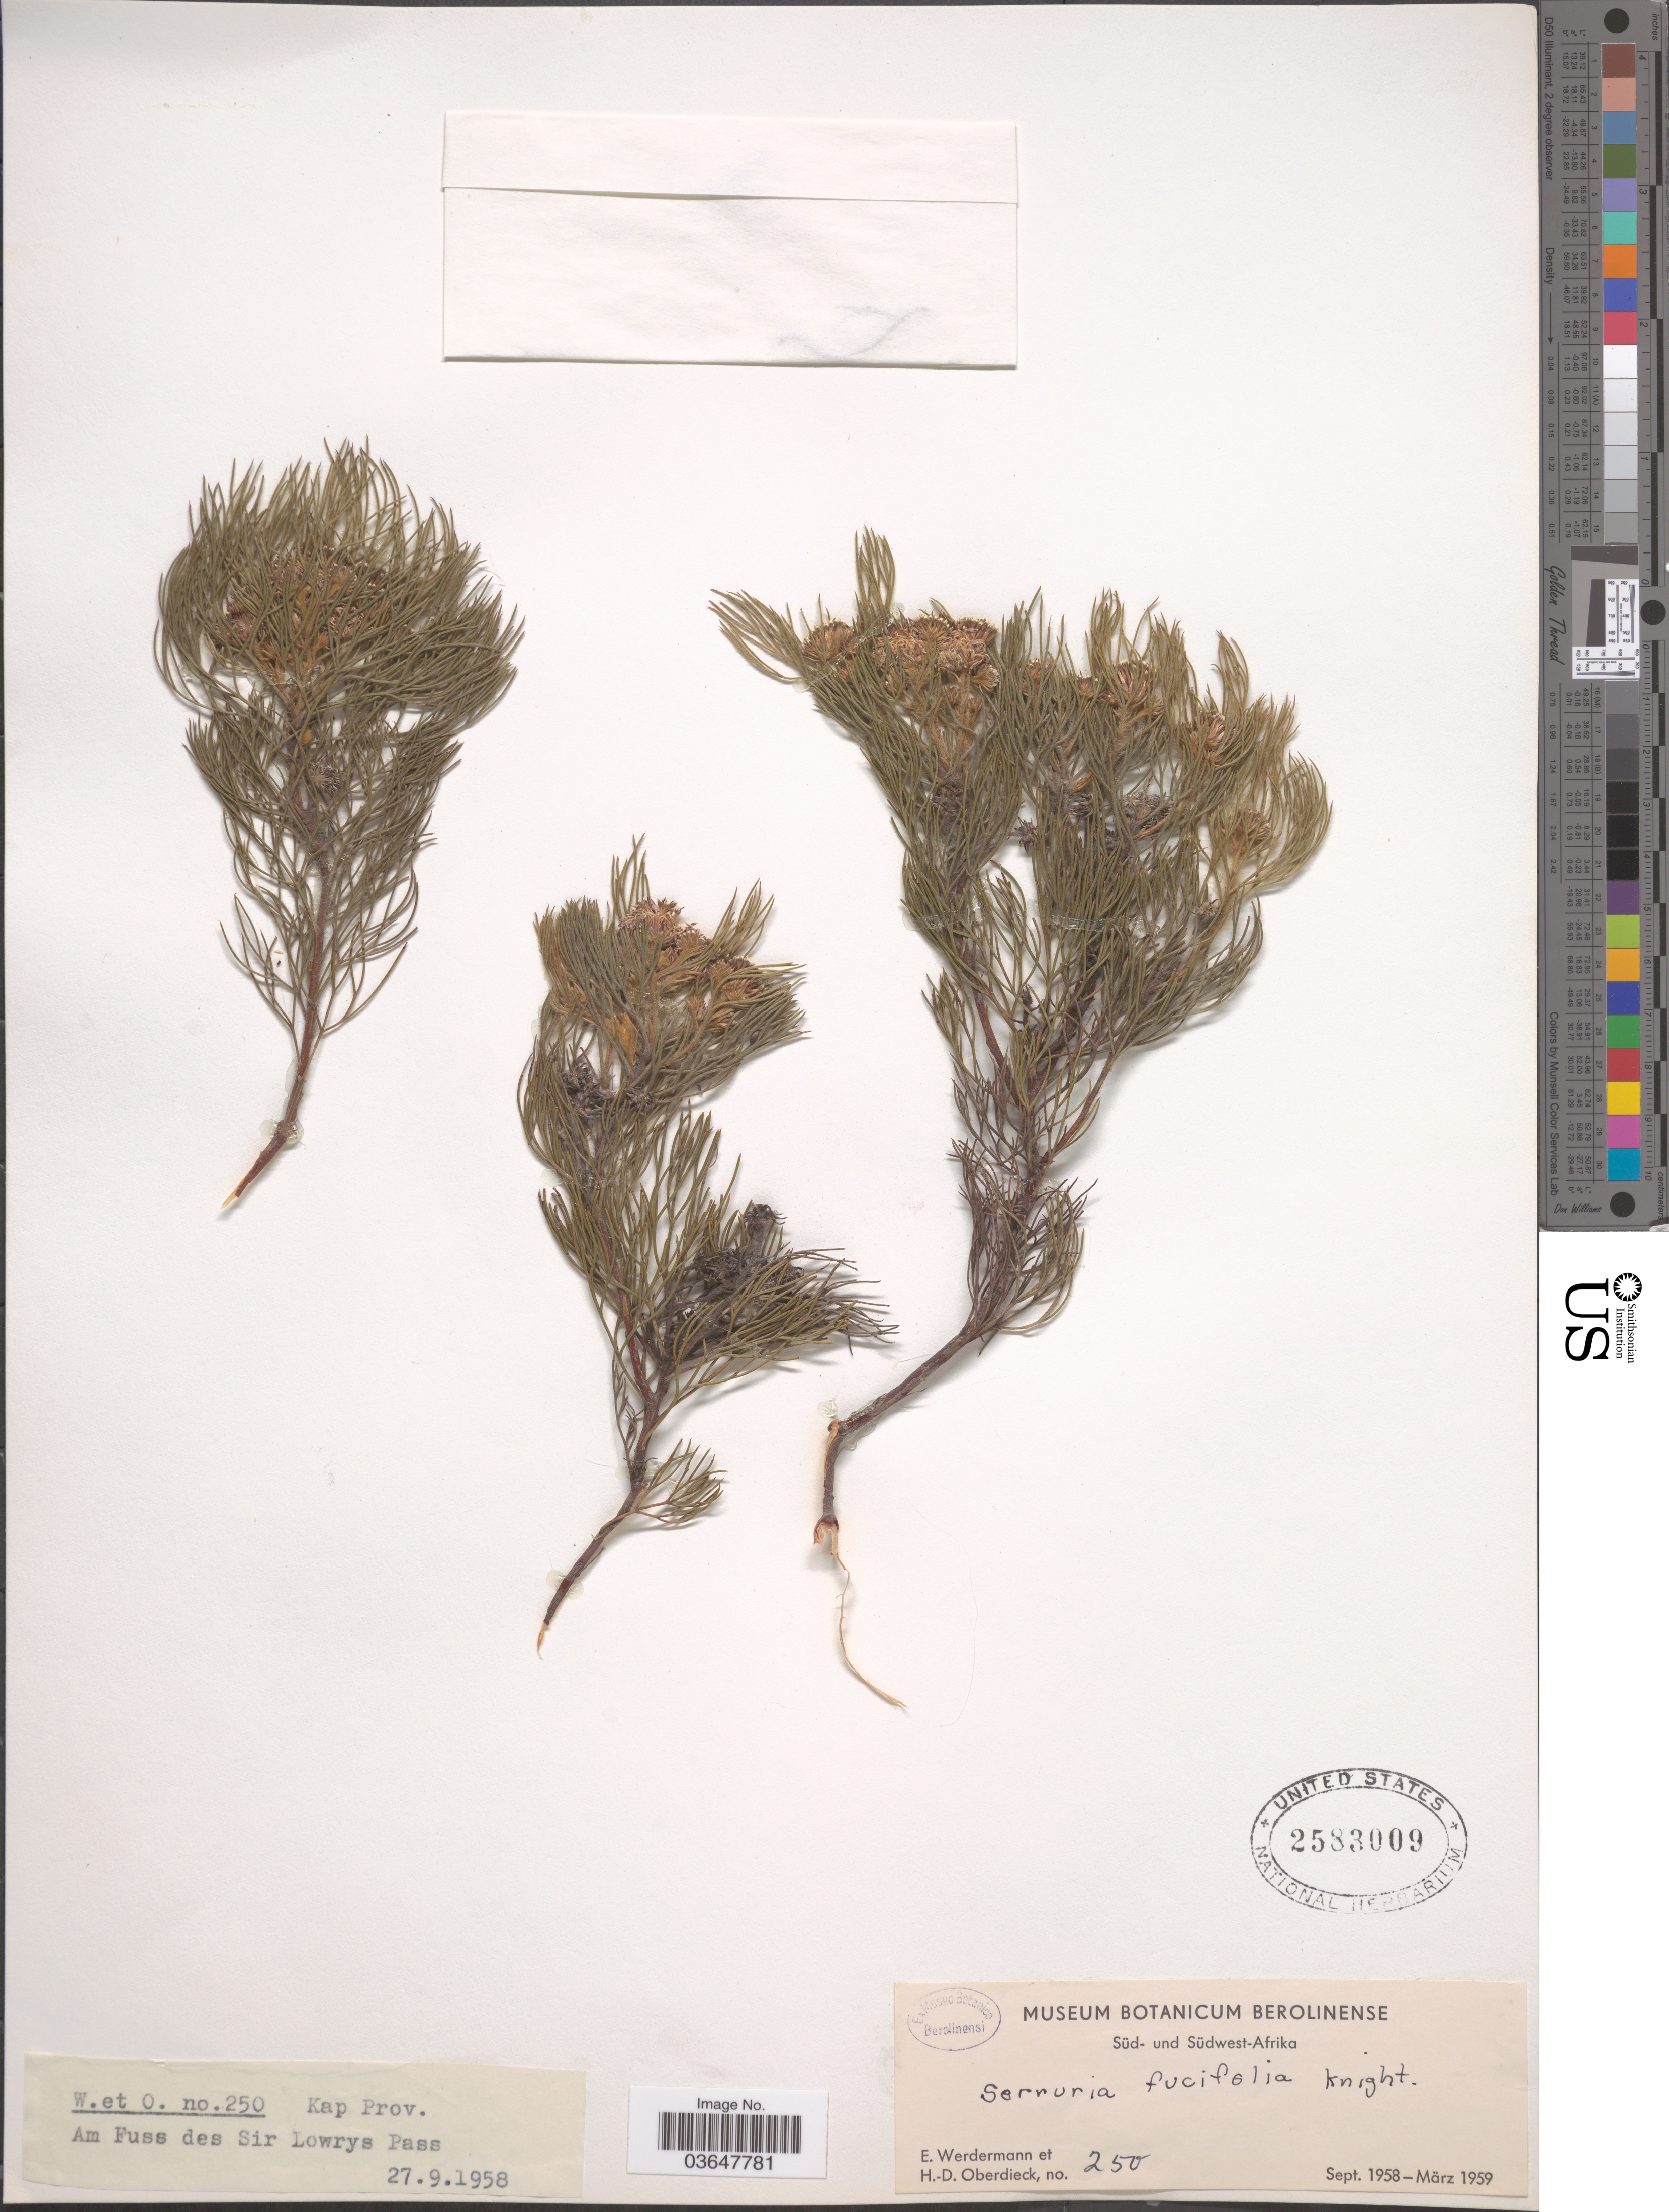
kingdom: Plantae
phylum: Tracheophyta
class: Magnoliopsida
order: Proteales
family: Proteaceae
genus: Serruria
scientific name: Serruria fucifolia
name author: Salisb. ex Knight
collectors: E. Wedermann & H. Oberdieck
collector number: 250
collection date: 1958-09-27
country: South Africa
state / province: Western Cape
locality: Kap Prov. Am Fuss des Sir Lowrys Pass.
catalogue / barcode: US 2583009